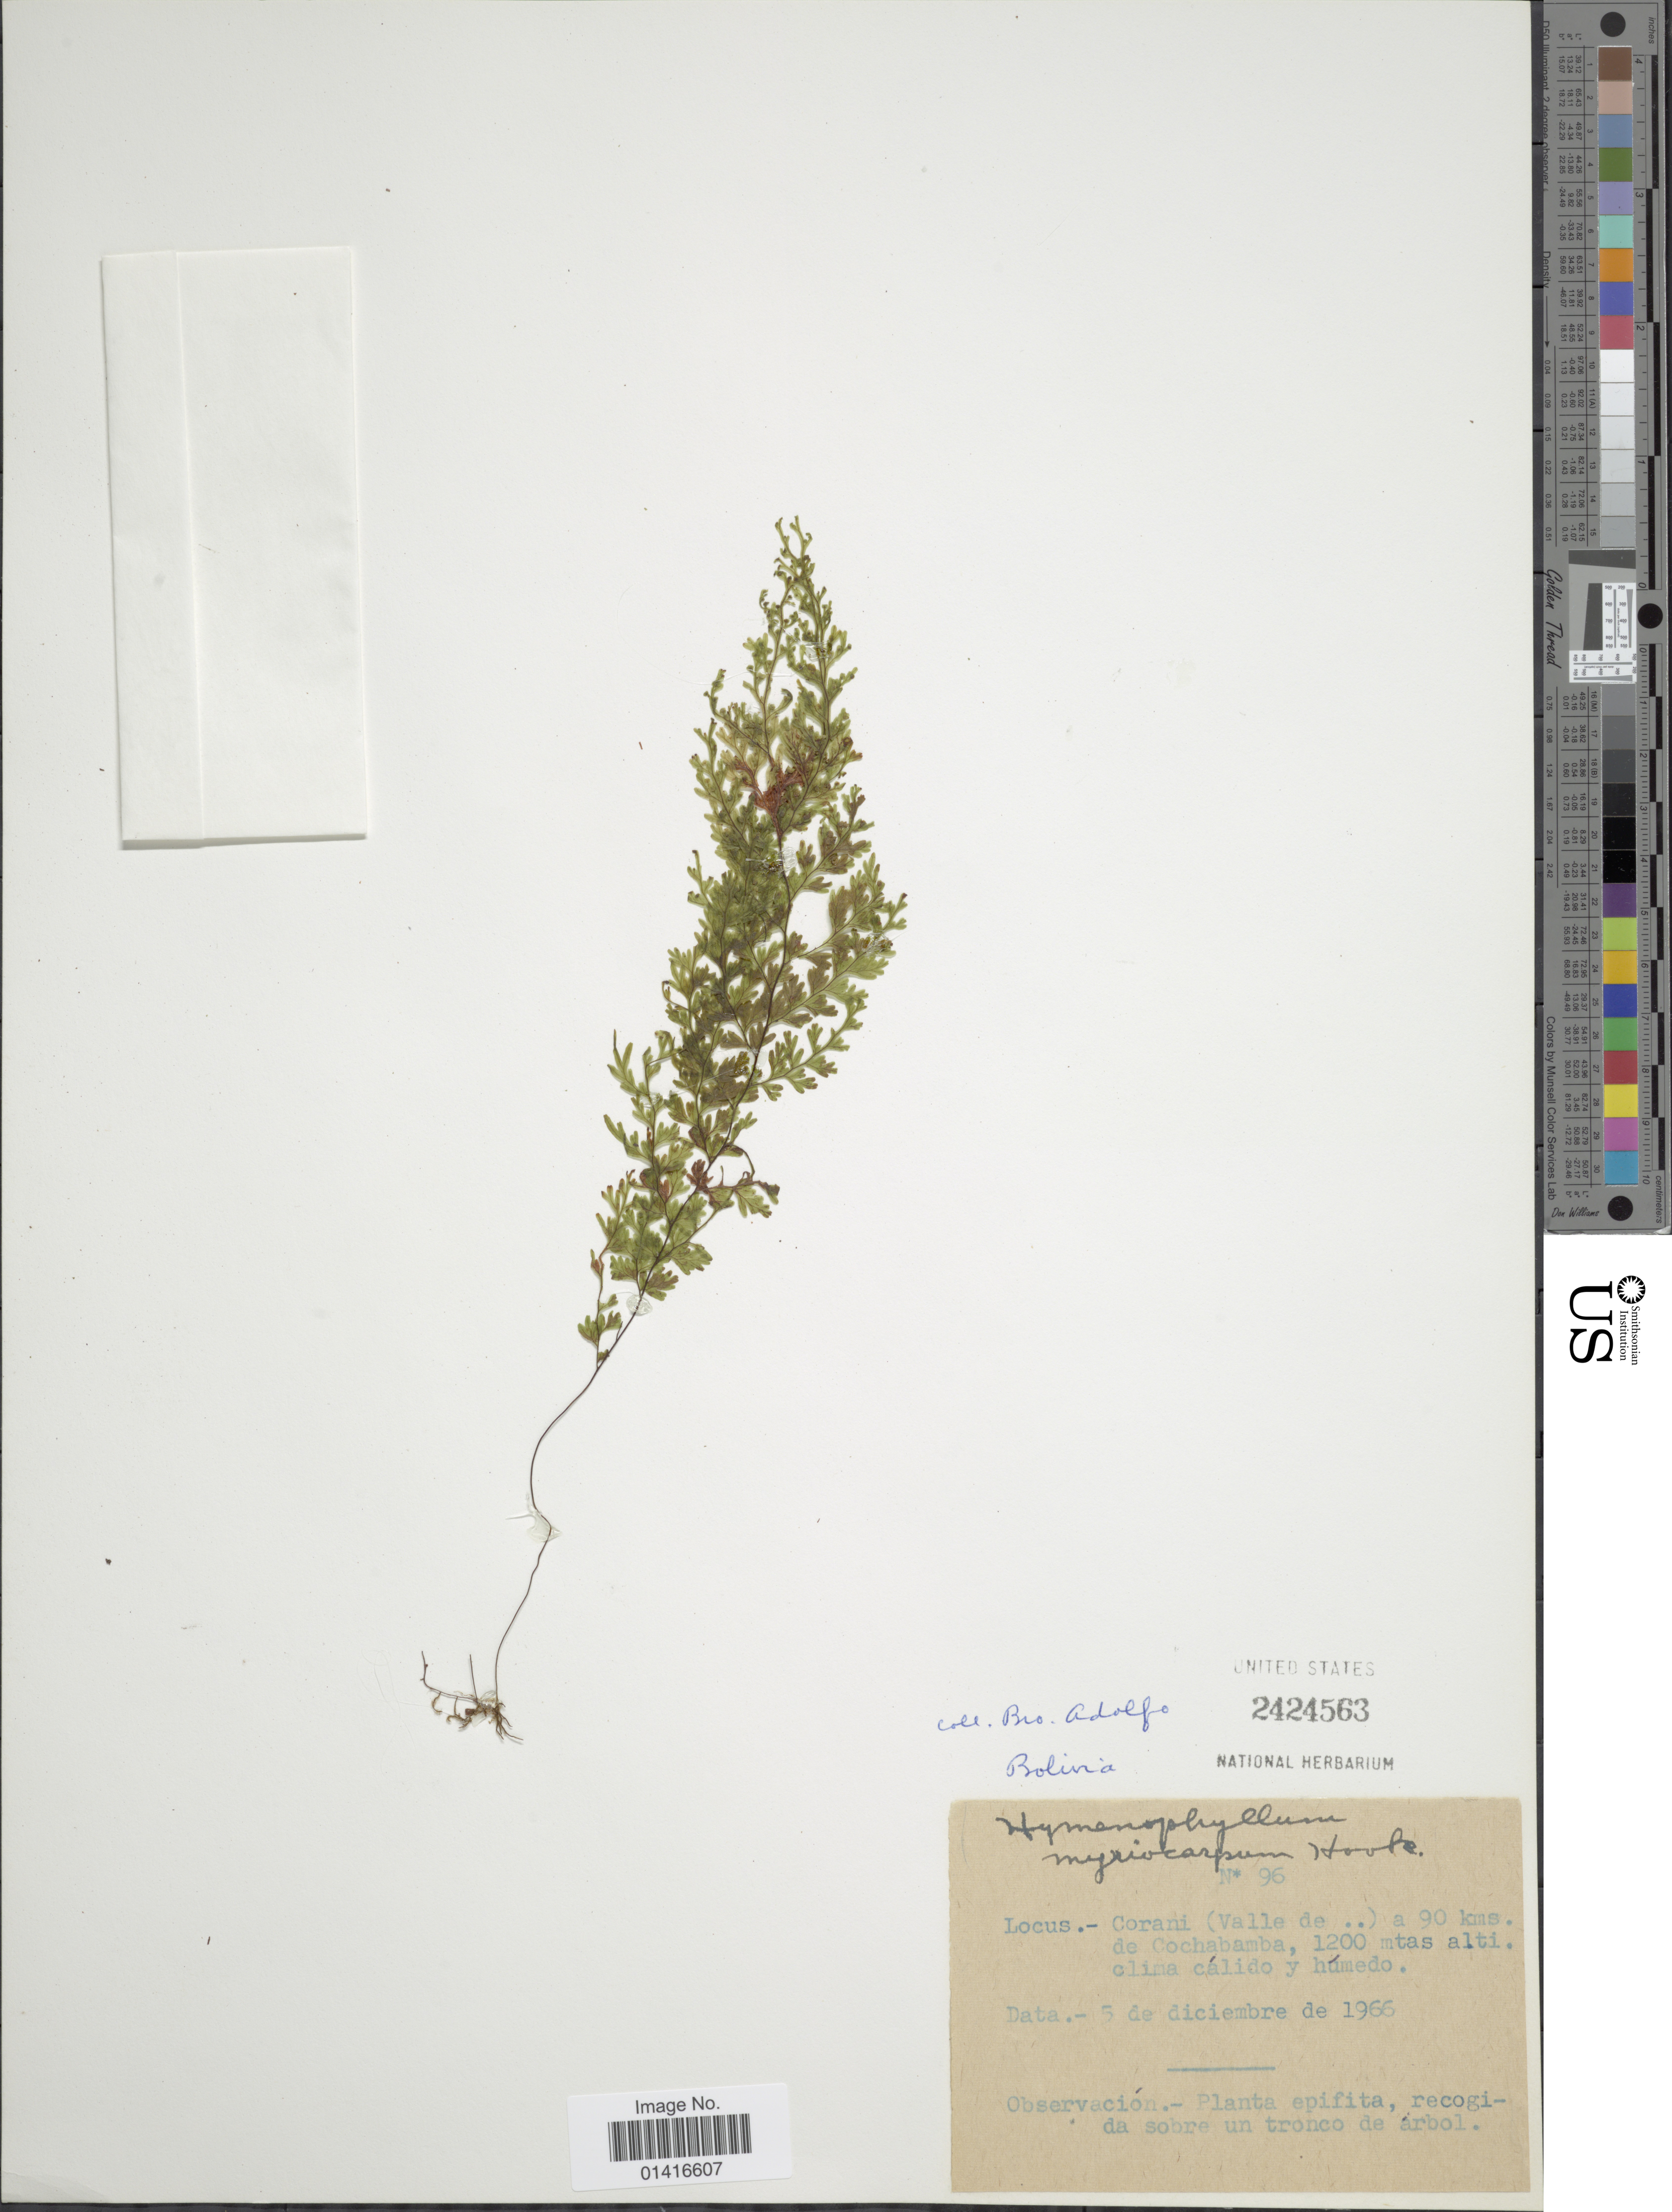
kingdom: Plantae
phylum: Tracheophyta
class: Polypodiopsida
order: Hymenophyllales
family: Hymenophyllaceae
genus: Hymenophyllum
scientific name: Hymenophyllum myriocarpum var. myriocarpum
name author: Hook.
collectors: Bro. Adolfo M.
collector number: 96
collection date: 1966-12-05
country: Bolivia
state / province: Cochabamba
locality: Locus.- Corani (Valle de..) a 90 kms de Cochabamba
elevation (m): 1200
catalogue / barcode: US 2424563